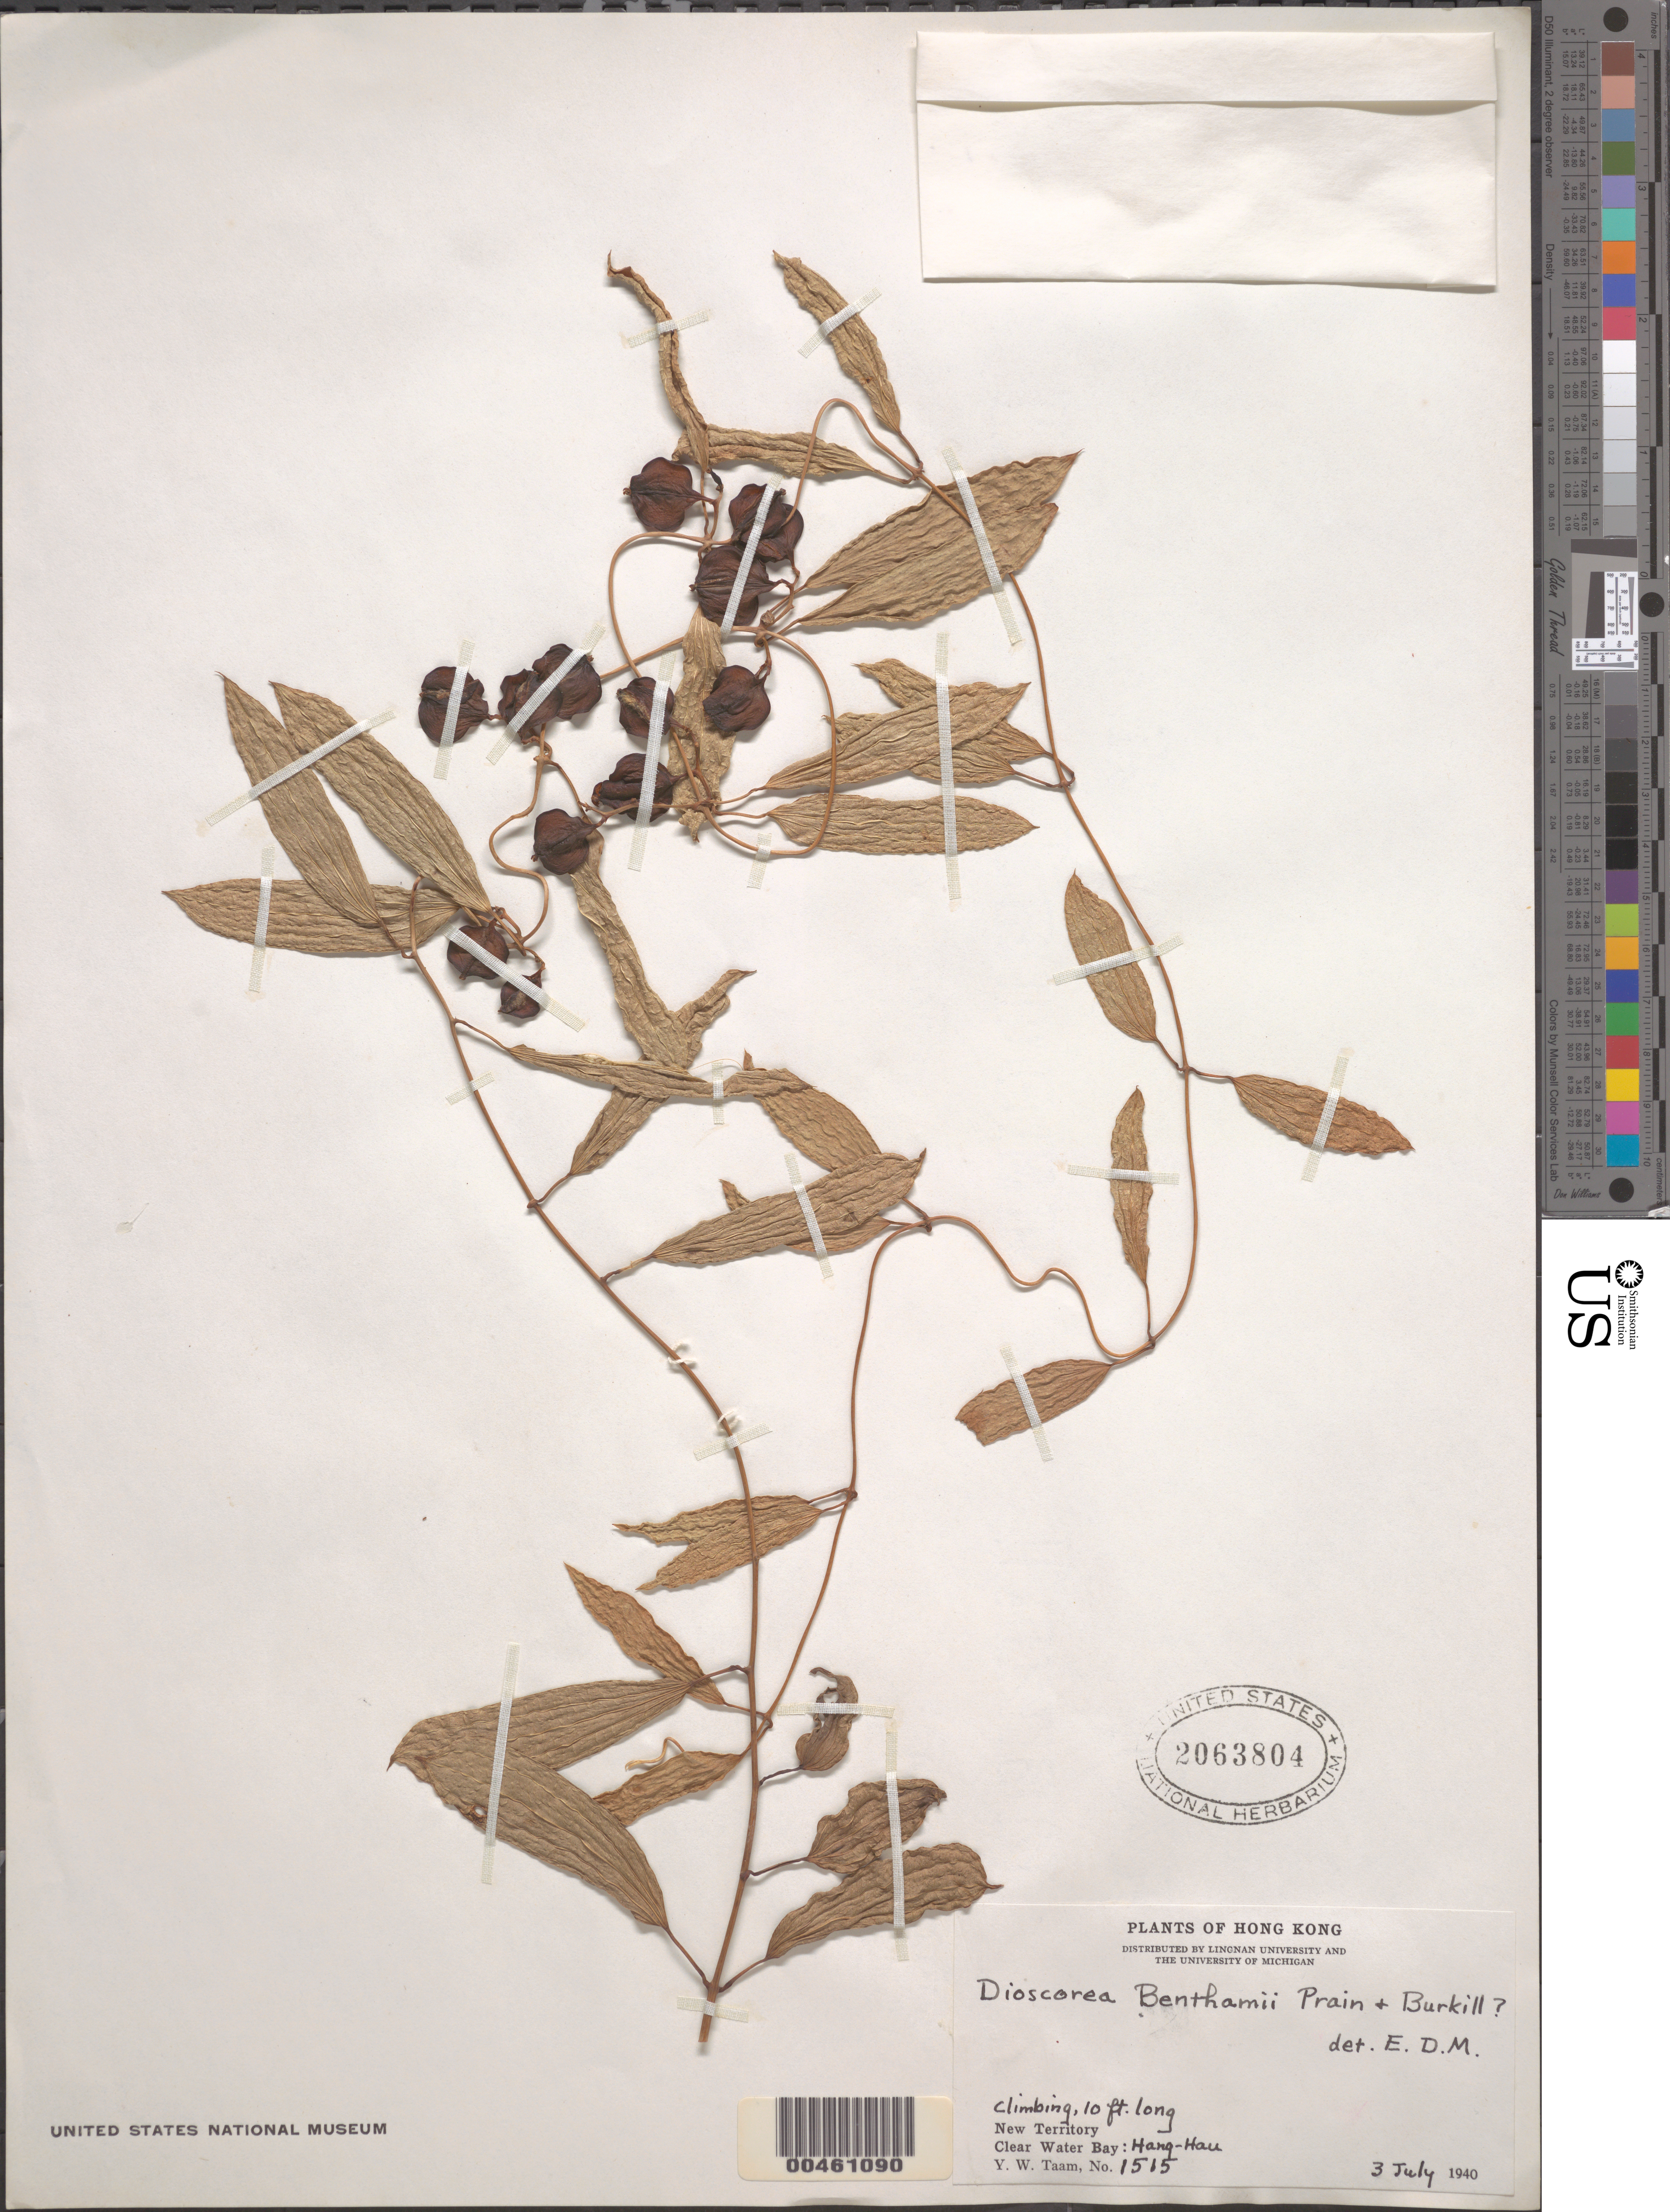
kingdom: Plantae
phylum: Tracheophyta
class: Liliopsida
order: Dioscoreales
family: Dioscoreaceae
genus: Dioscorea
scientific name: Dioscorea benthamii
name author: Prain & Burkill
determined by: Merrill, Elmer D.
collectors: Y. W. Taam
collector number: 1515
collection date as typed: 03 Jul 1940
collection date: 1940-07-03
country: China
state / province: Hong Kong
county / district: New Territories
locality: Clear Water Bay: Hang-Hau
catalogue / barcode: US 2063804